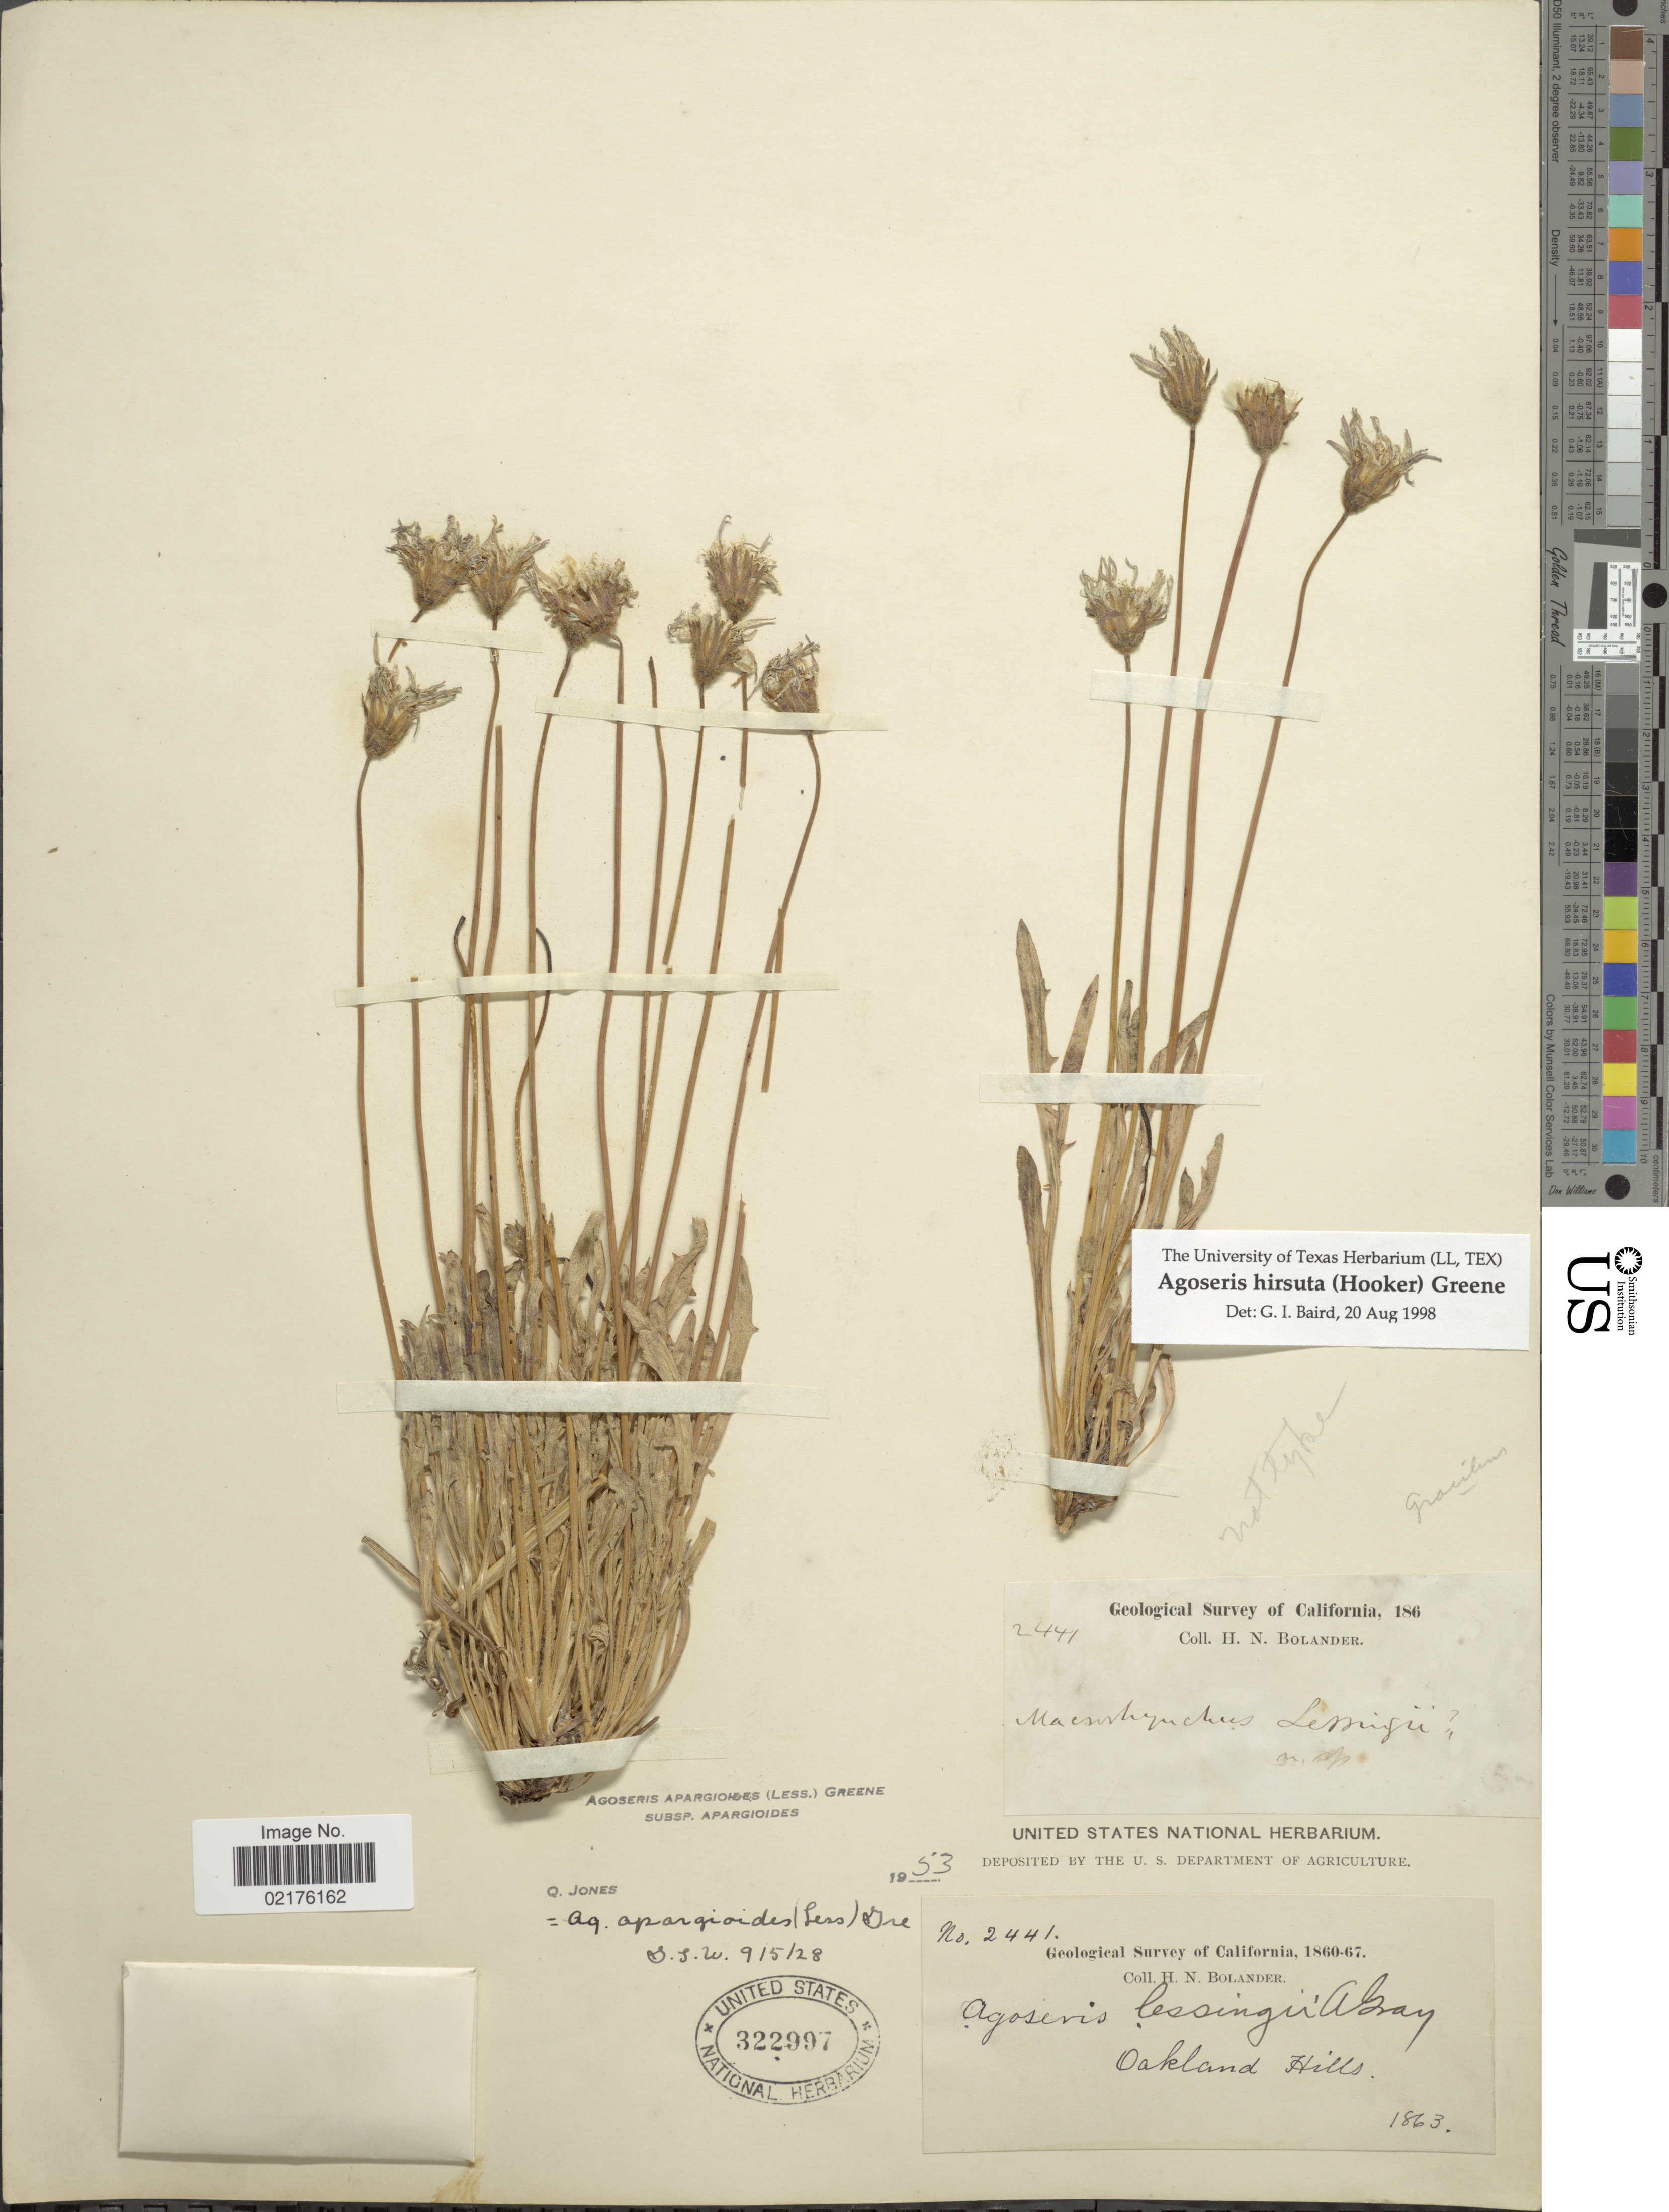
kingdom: Plantae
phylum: Tracheophyta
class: Magnoliopsida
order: Asterales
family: Asteraceae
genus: Agoseris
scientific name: Agoseris hirsuta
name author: (Hook.) Greene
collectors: H. Bolander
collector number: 2441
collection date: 1863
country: United States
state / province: California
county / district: Alameda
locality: Oakland Hills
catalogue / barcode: US 322997